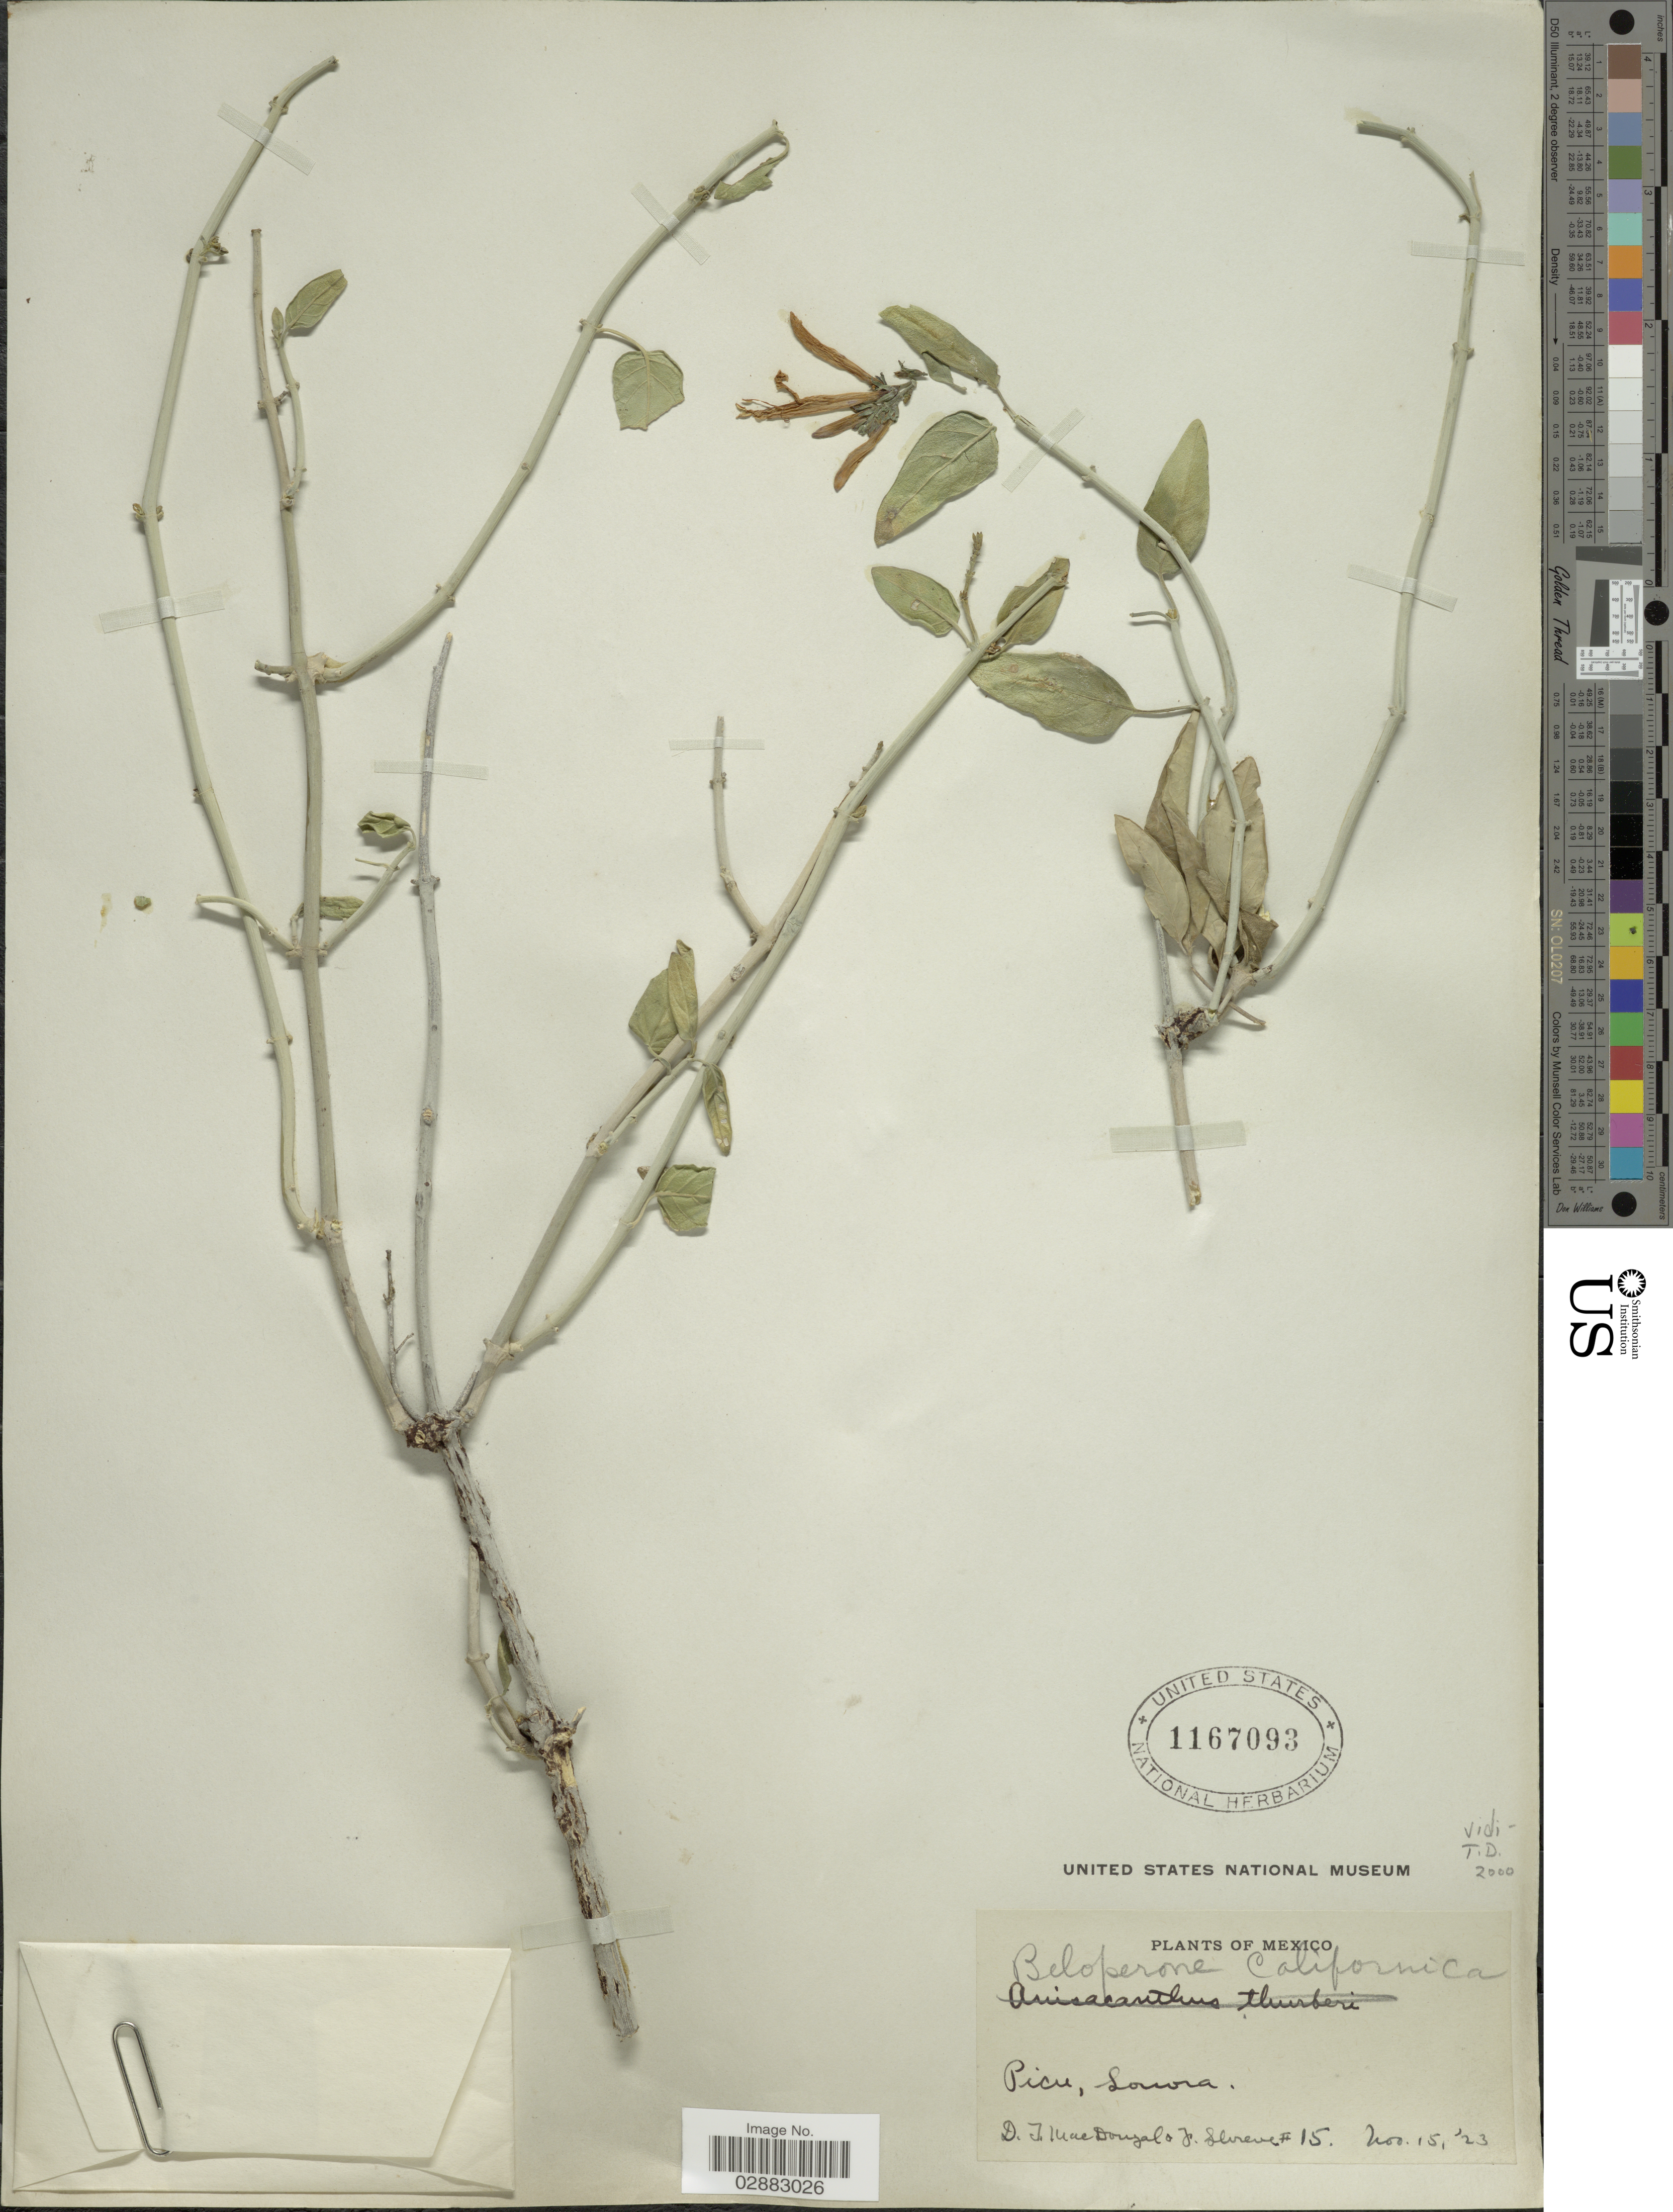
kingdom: Plantae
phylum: Tracheophyta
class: Magnoliopsida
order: Lamiales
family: Acanthaceae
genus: Beloperone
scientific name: Beloperone californica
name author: Benth.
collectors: D. T. MacDougal & F. Shreve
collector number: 15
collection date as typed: Transcribed d/m/y: 15/11/23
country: Mexico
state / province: Sonora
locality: Picu.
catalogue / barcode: US 1167093